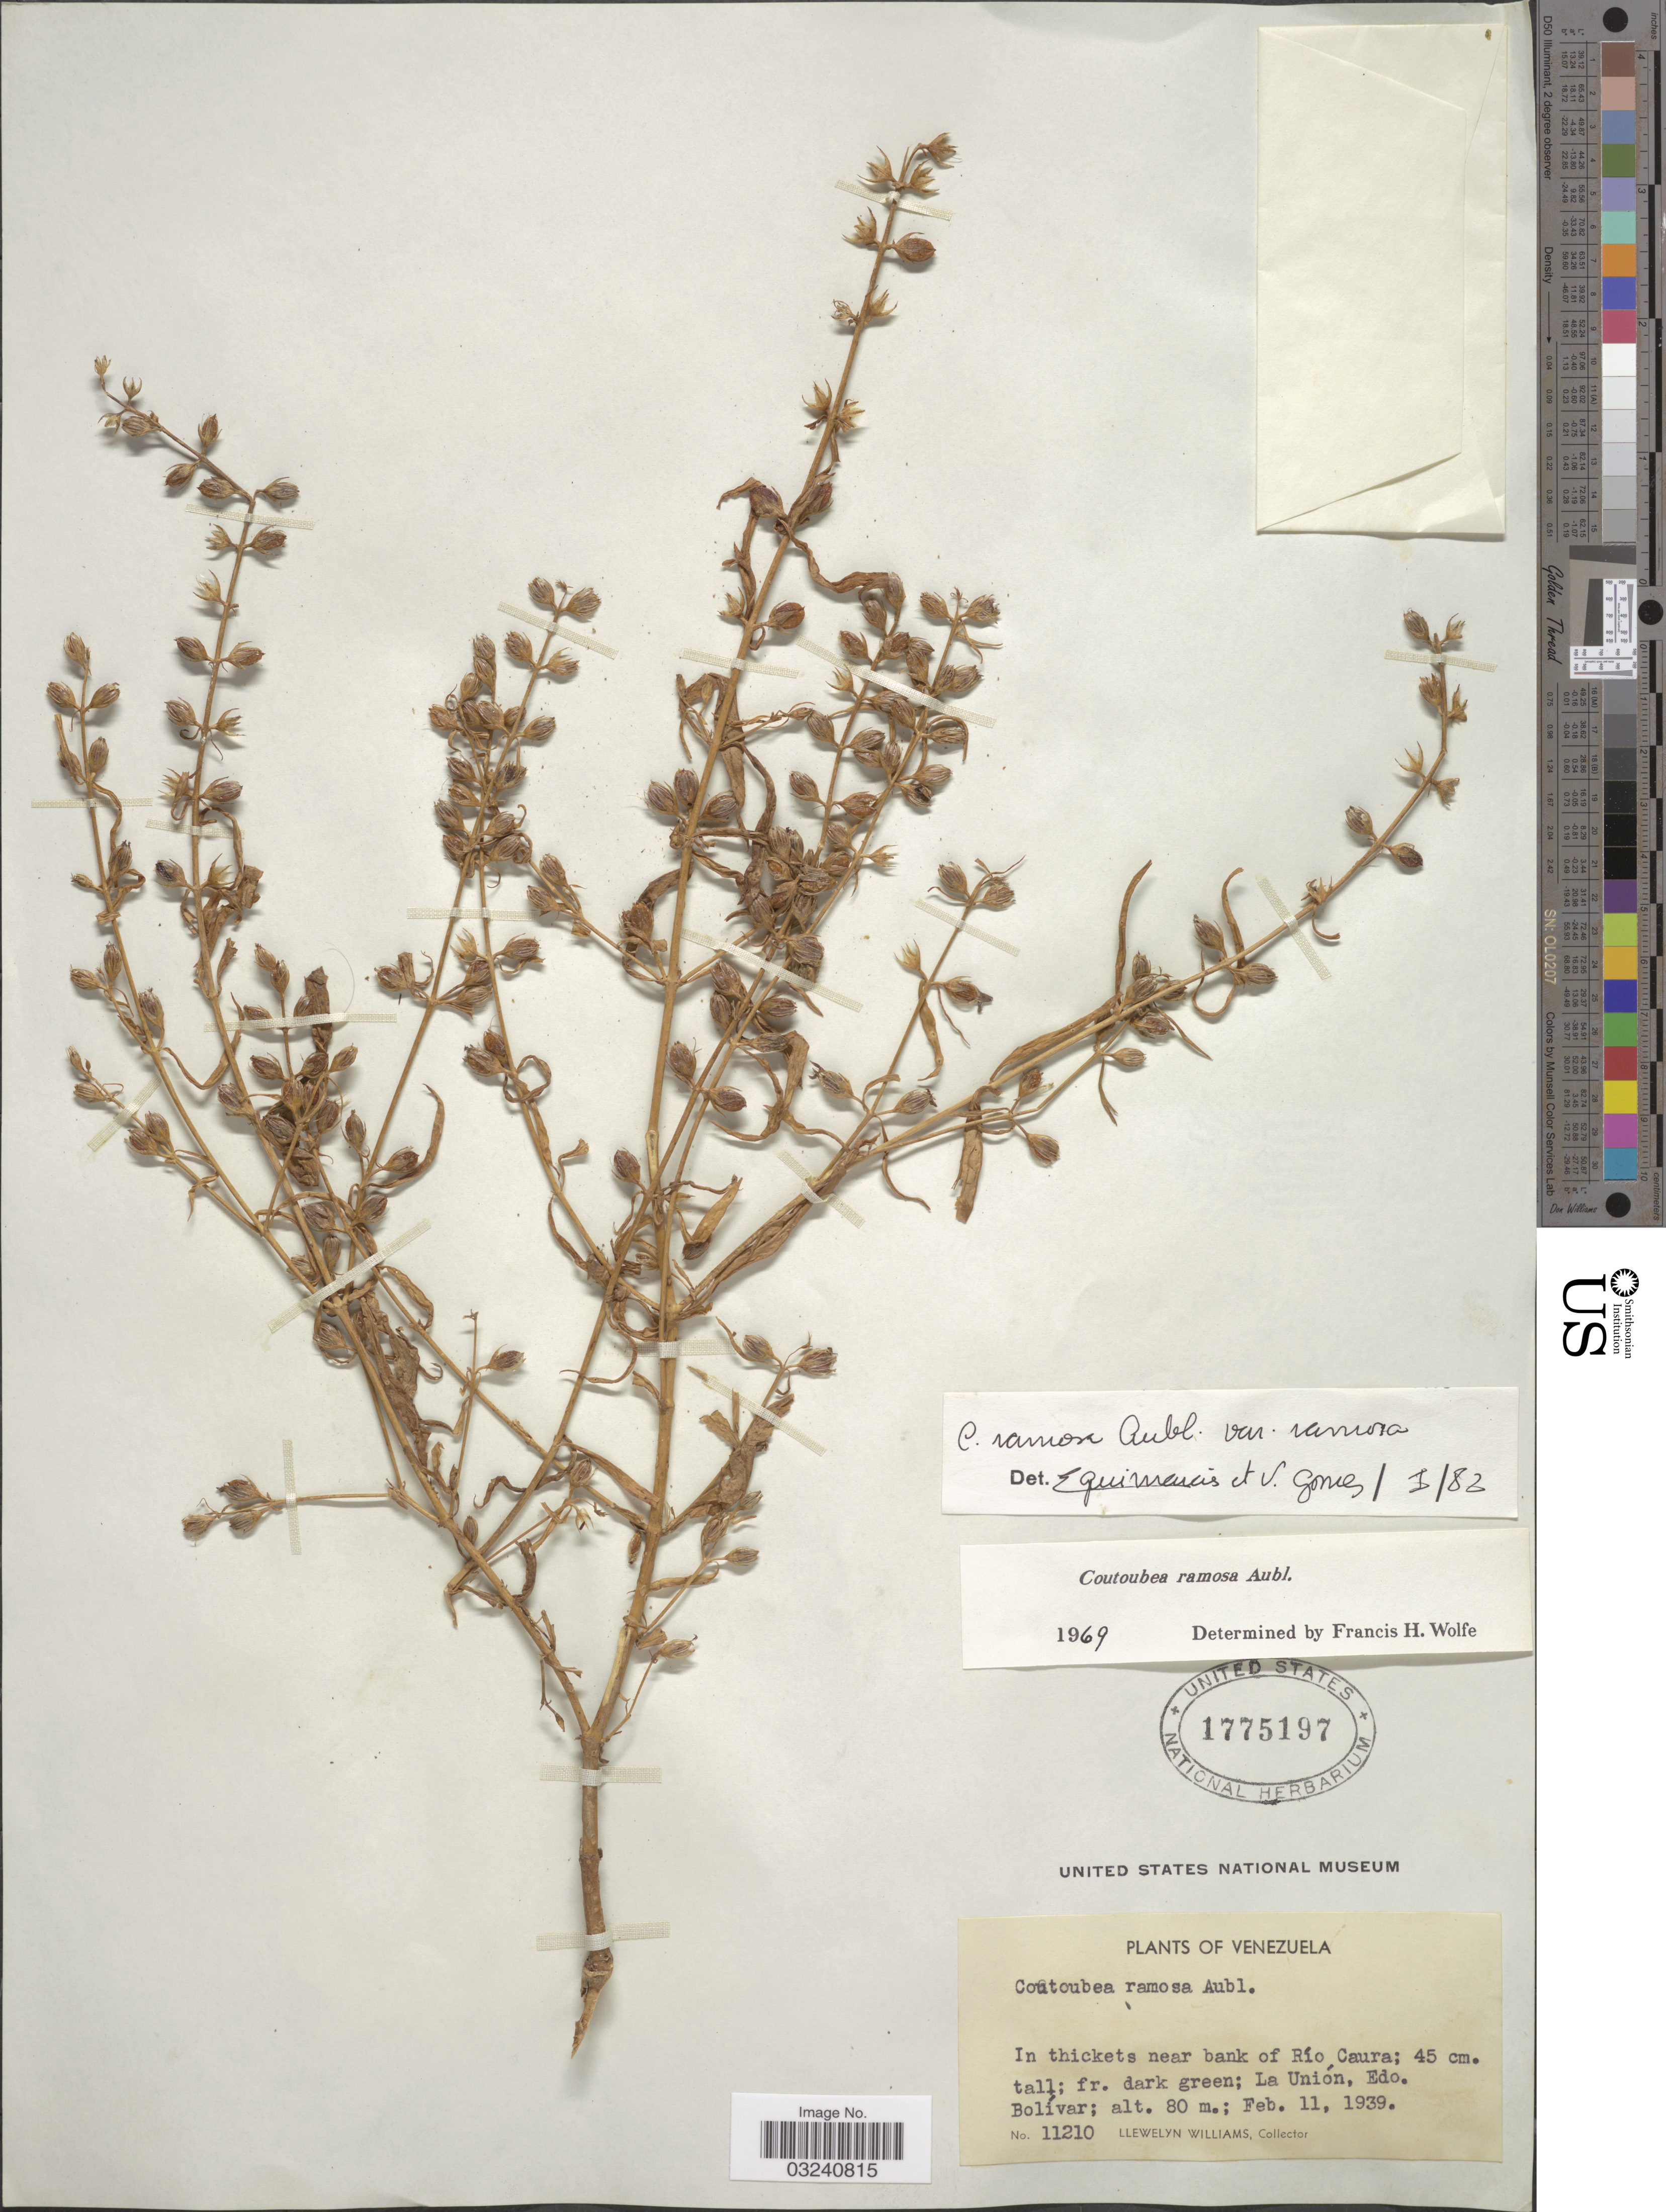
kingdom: Plantae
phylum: Tracheophyta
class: Magnoliopsida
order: Gentianales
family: Gentianaceae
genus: Coutoubea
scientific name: Coutoubea ramosa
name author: Aubl.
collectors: Ll. Williams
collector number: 11210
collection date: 1939-02-11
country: Venezuela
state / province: Bolivar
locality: In thickets near bank of Río Caura; La Unión.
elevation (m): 80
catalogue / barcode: US 1775197